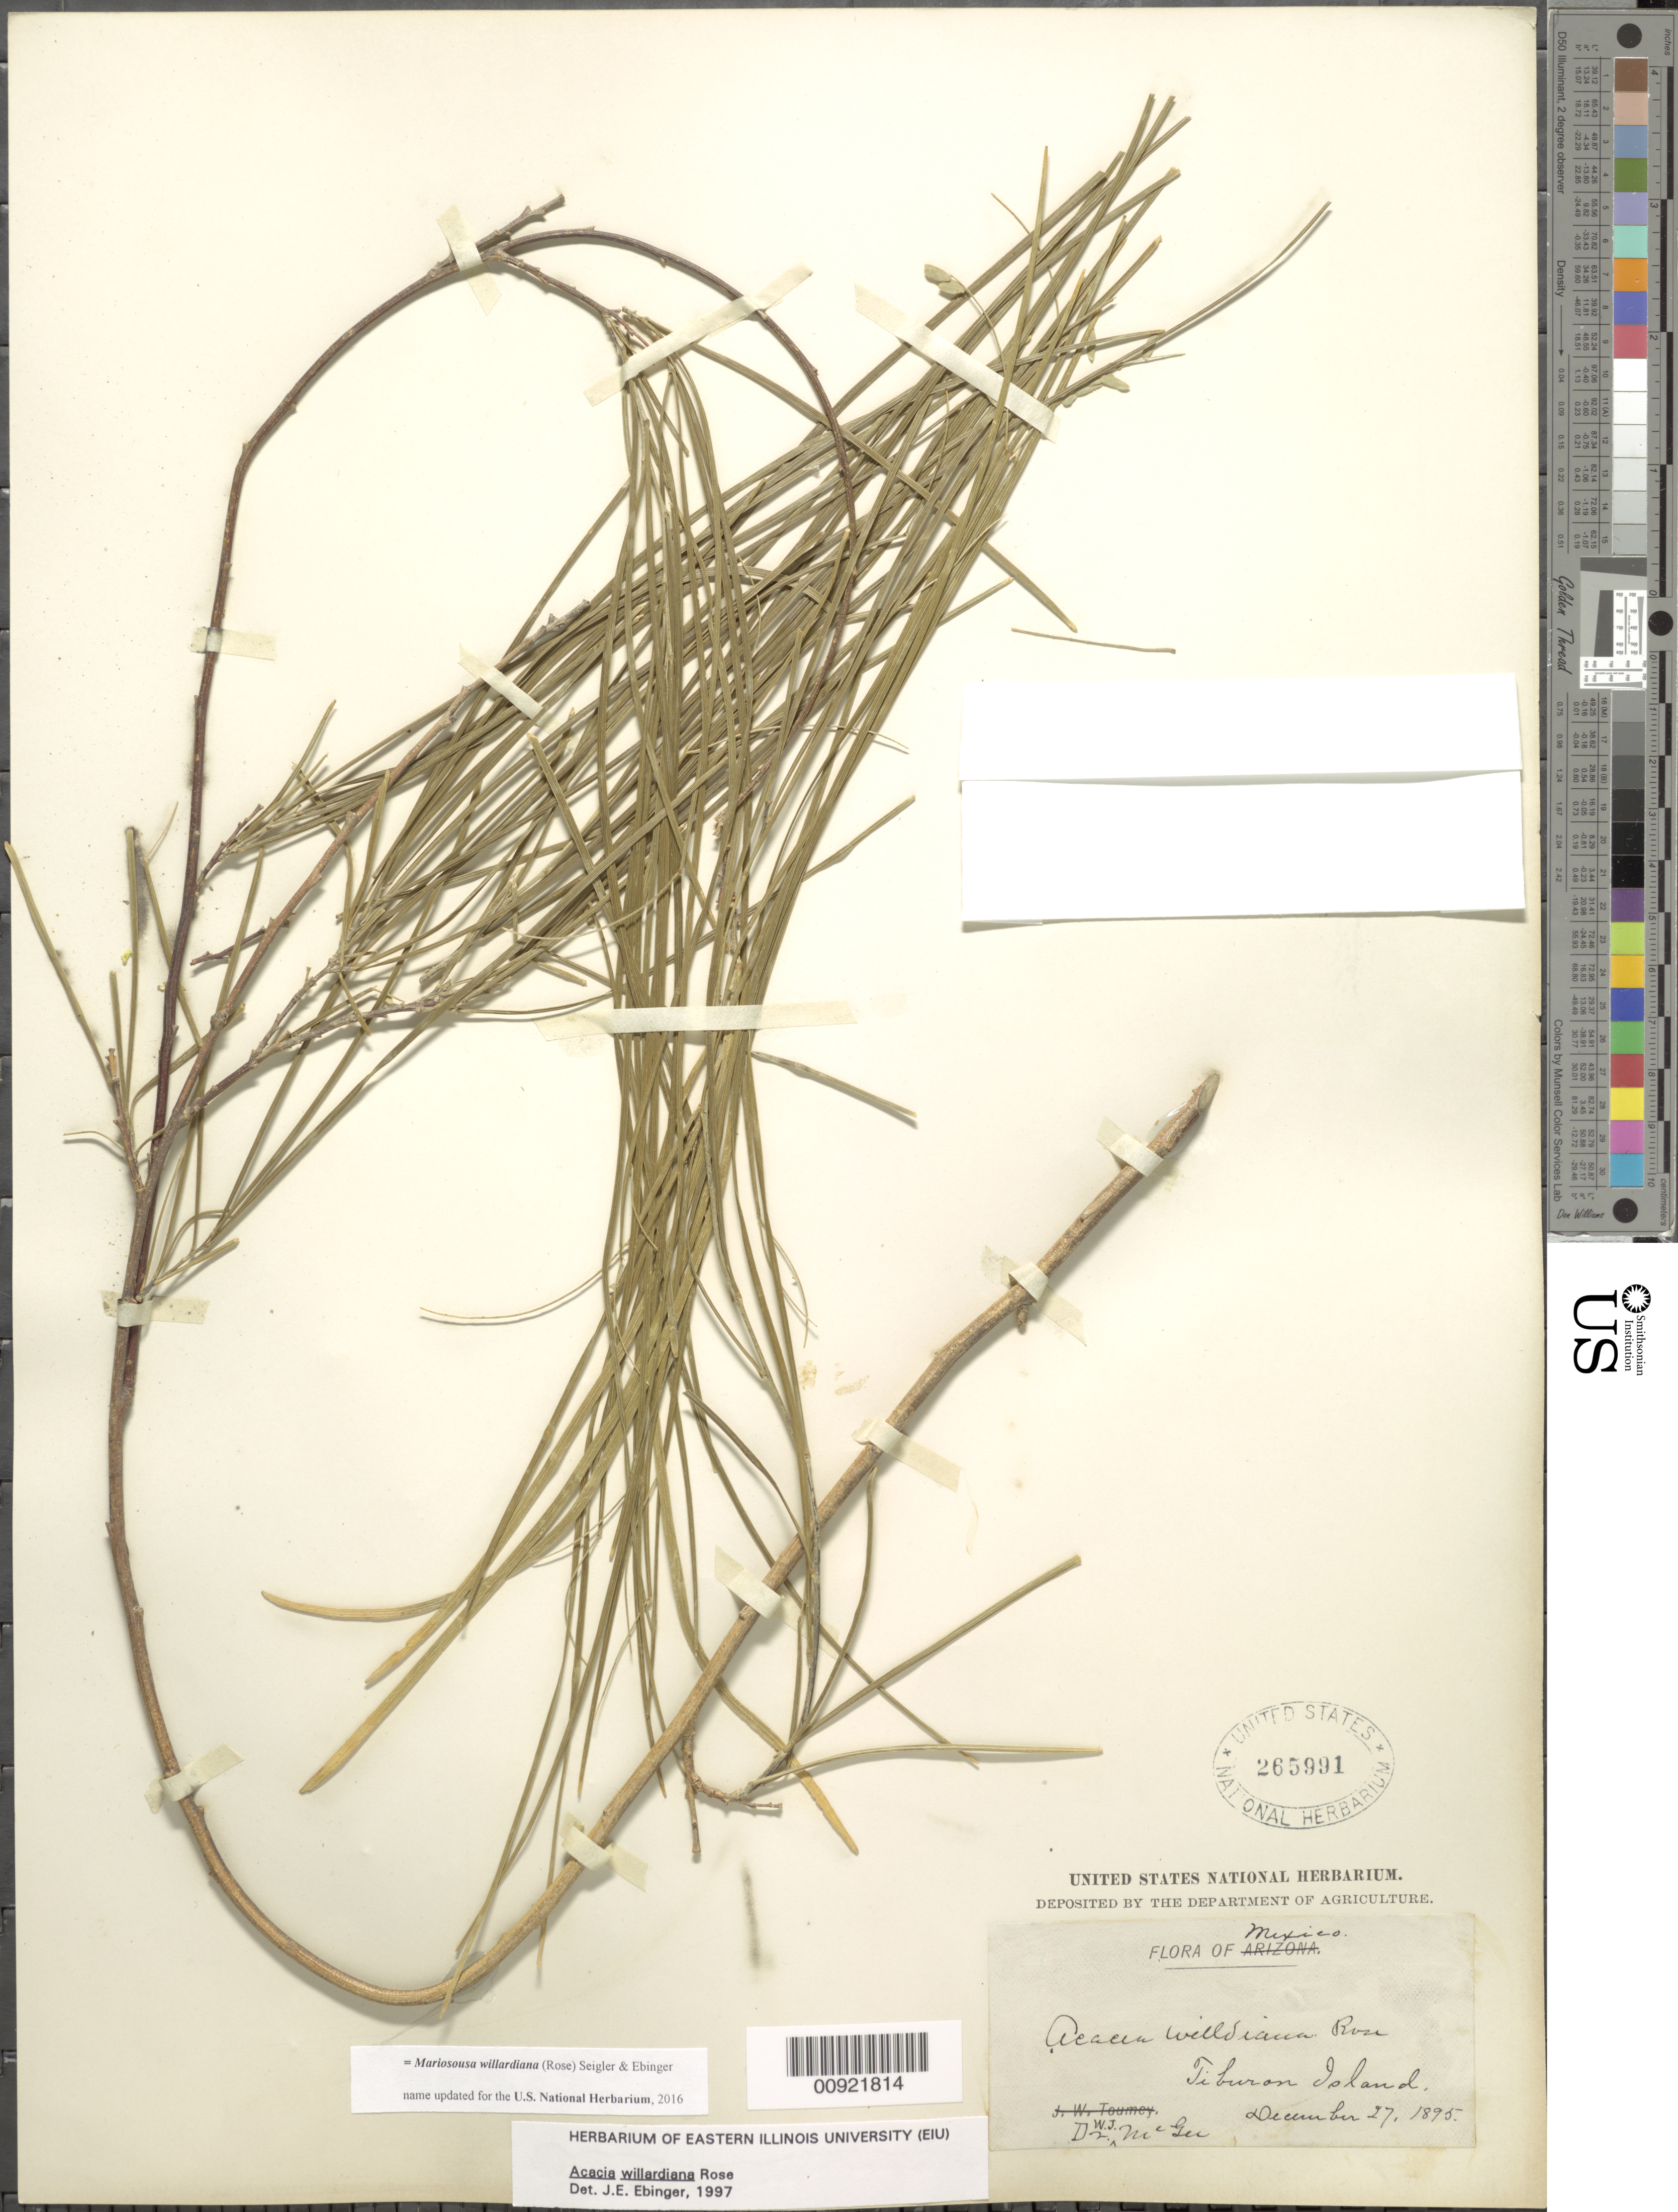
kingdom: Plantae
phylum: Tracheophyta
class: Magnoliopsida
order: Fabales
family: Fabaceae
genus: Mariosousa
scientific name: Mariosousa willardiana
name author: (Rose) Seigler & Ebinger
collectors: W. Mcgee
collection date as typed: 27 Dec 1895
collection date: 1895-12-27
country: Mexico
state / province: Sonora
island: Tiburon I.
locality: Tiburon Island.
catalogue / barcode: US 265991